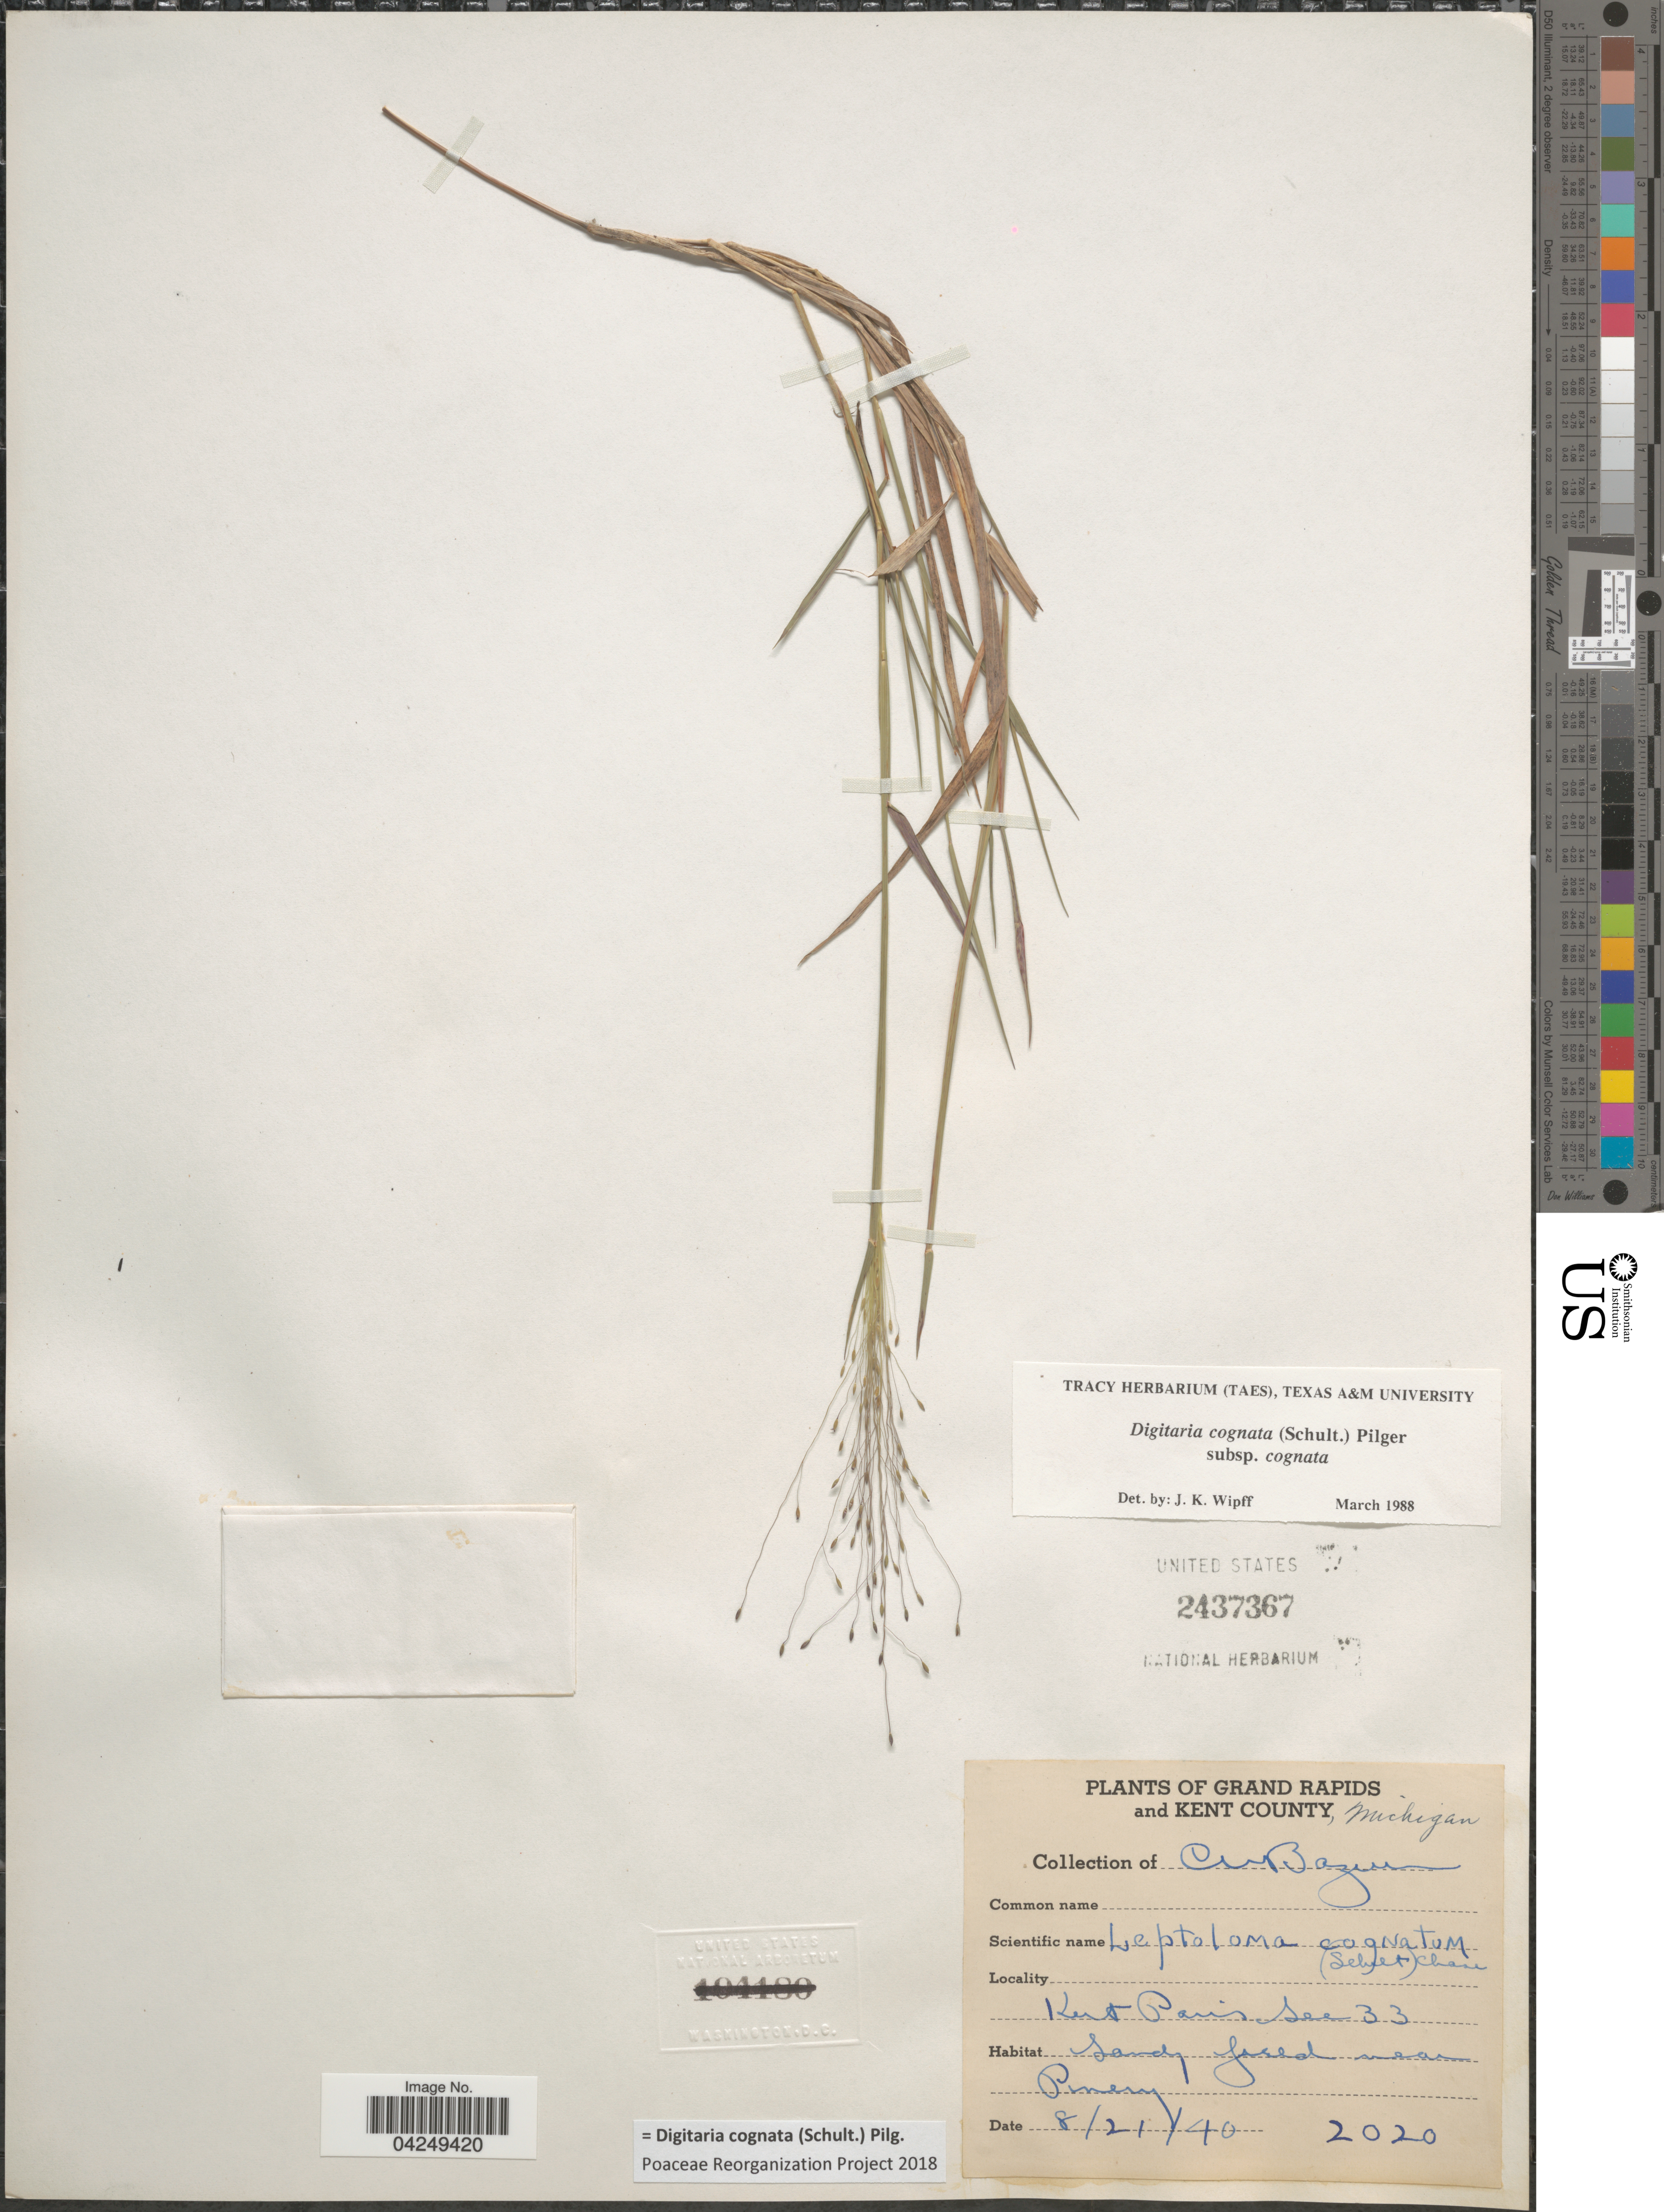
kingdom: Plantae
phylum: Tracheophyta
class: Liliopsida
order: Poales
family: Poaceae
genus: Digitaria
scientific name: Digitaria cognata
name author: (Scult.) Pilg.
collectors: C. Bazuin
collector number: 2020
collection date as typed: Transcribed d/m/y: 21/8/40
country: United States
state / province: Michigan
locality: Grand Rapids and Kent County. Kent Paris see 33. Sandy faced near Pinery.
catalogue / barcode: US 2437367